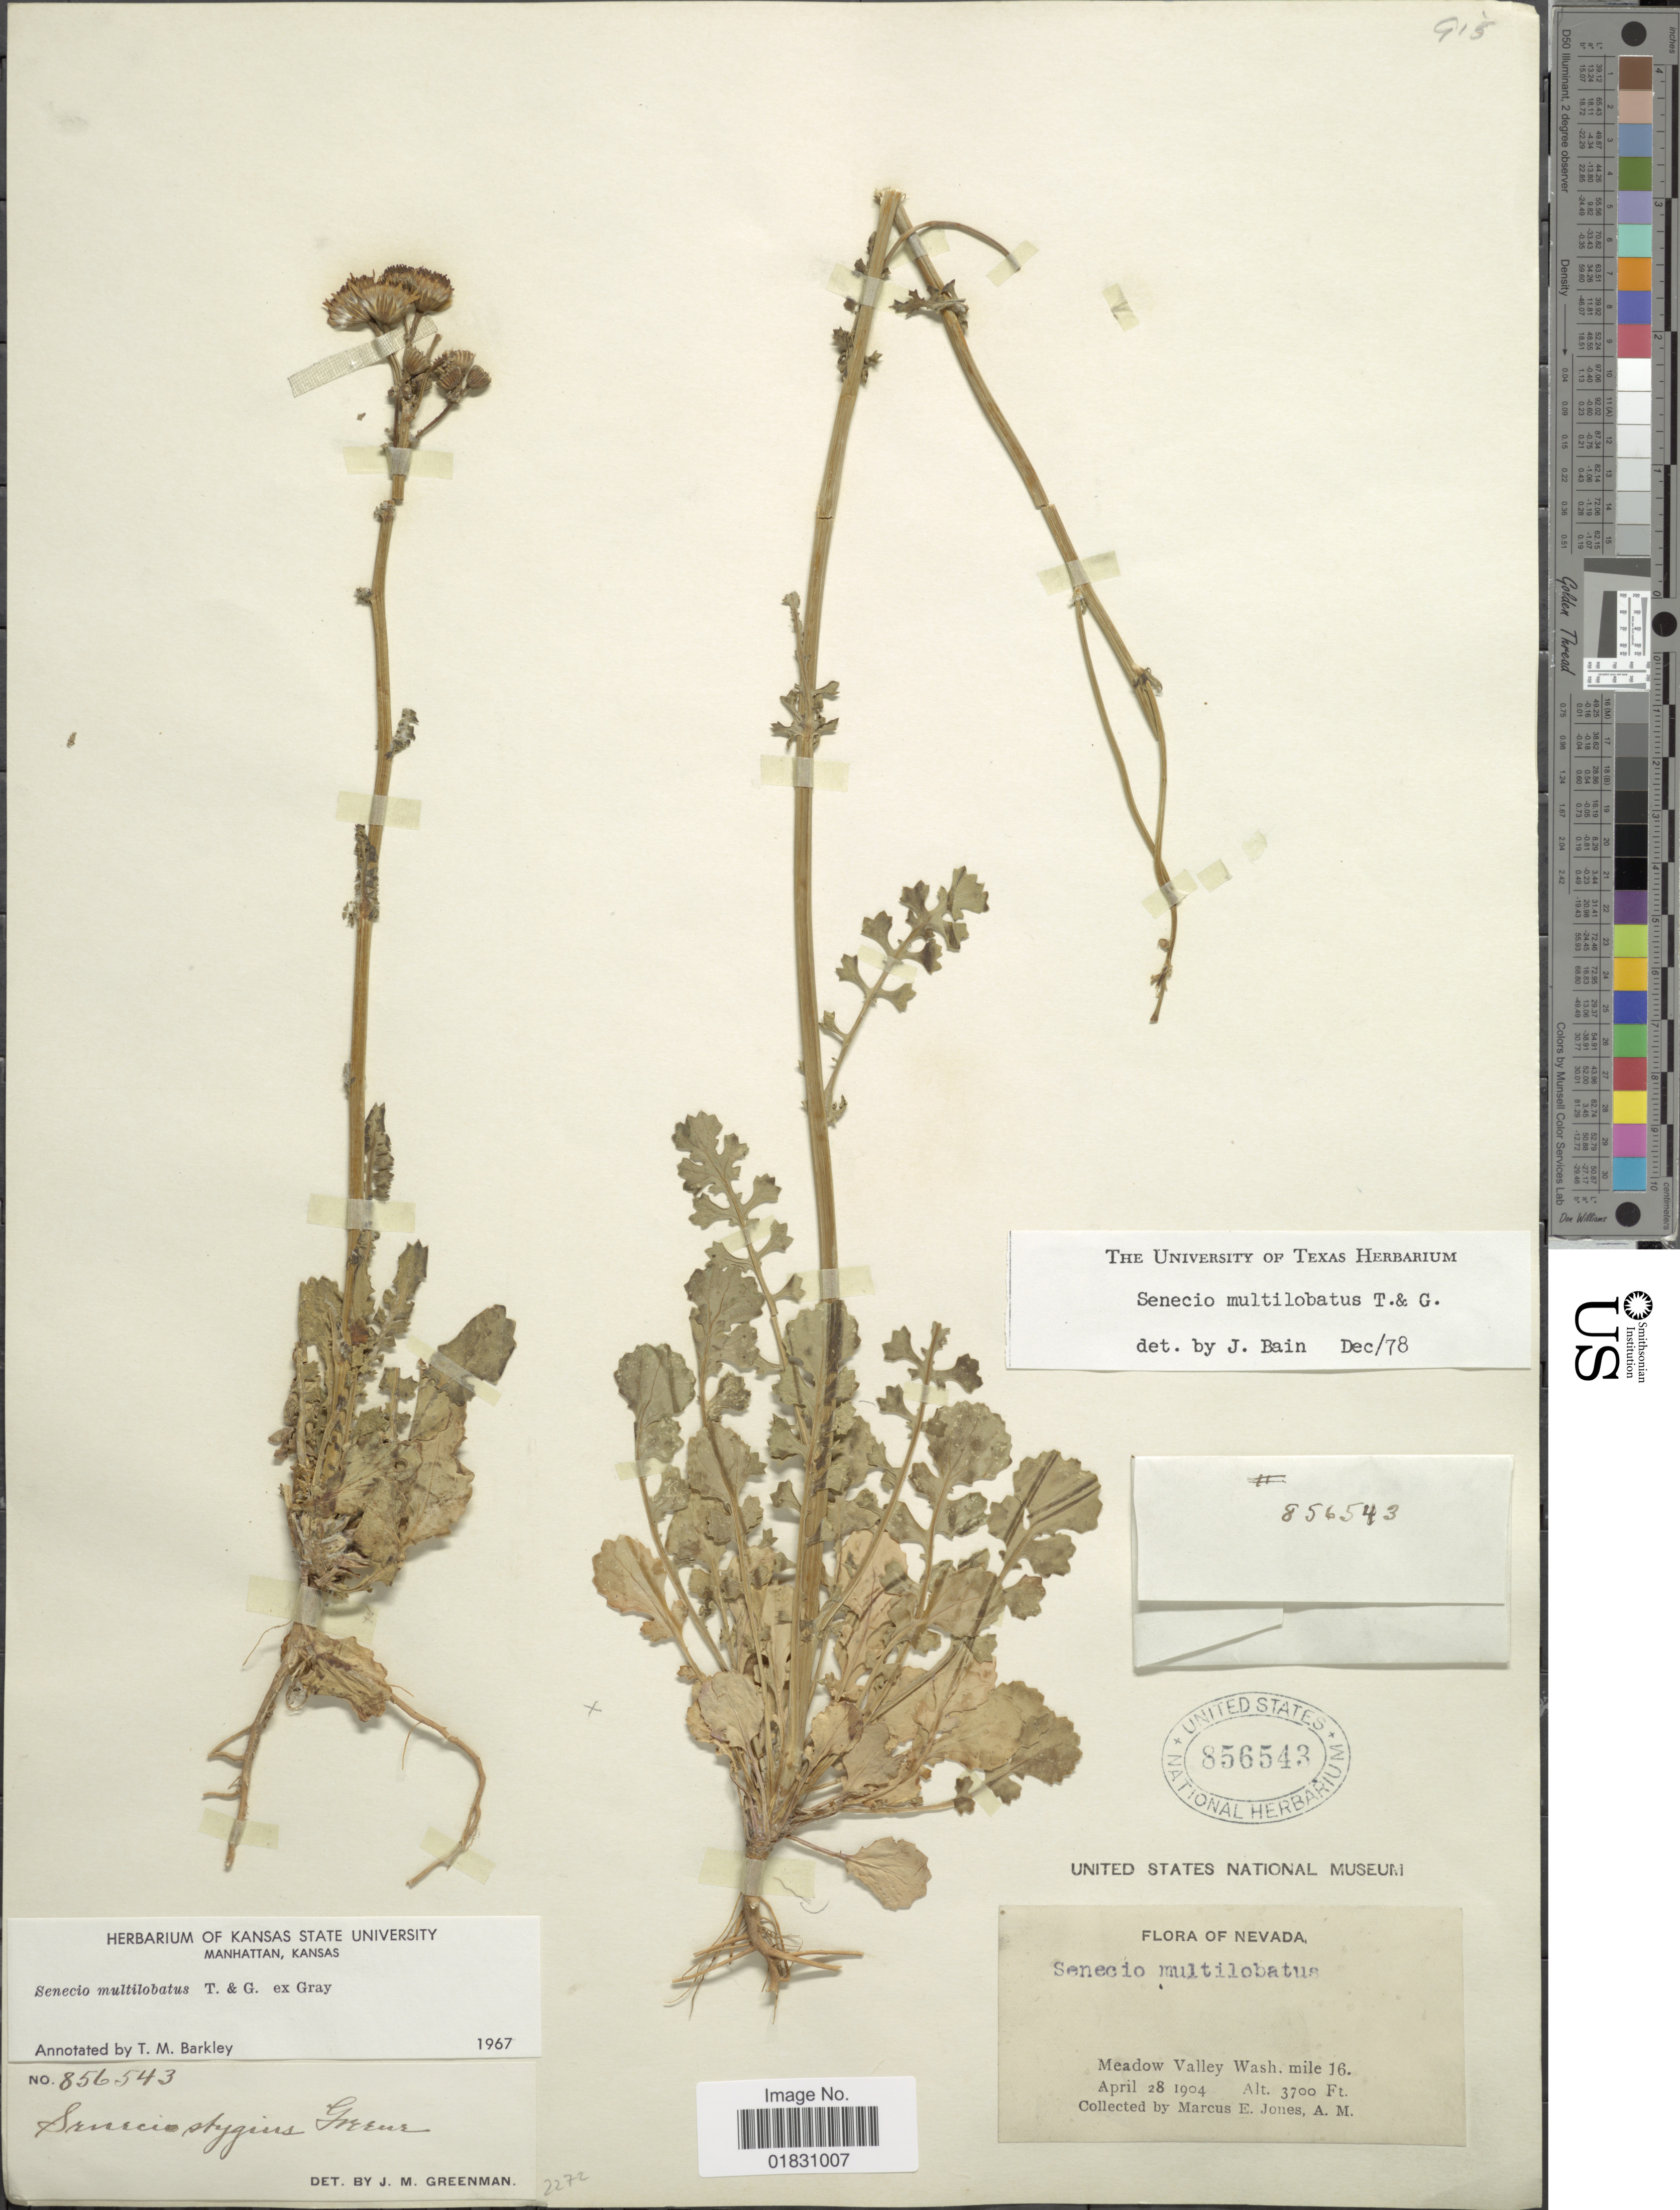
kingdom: Plantae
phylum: Tracheophyta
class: Magnoliopsida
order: Asterales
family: Asteraceae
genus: Packera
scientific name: Packera multilobata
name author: (Torr. & A. Gray) W.A. Weber & Á. Löve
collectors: M. E. Jones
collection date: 1904-04-28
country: United States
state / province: Nevada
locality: Meadow Valley Wash. mile 16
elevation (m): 1128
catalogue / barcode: US 856543